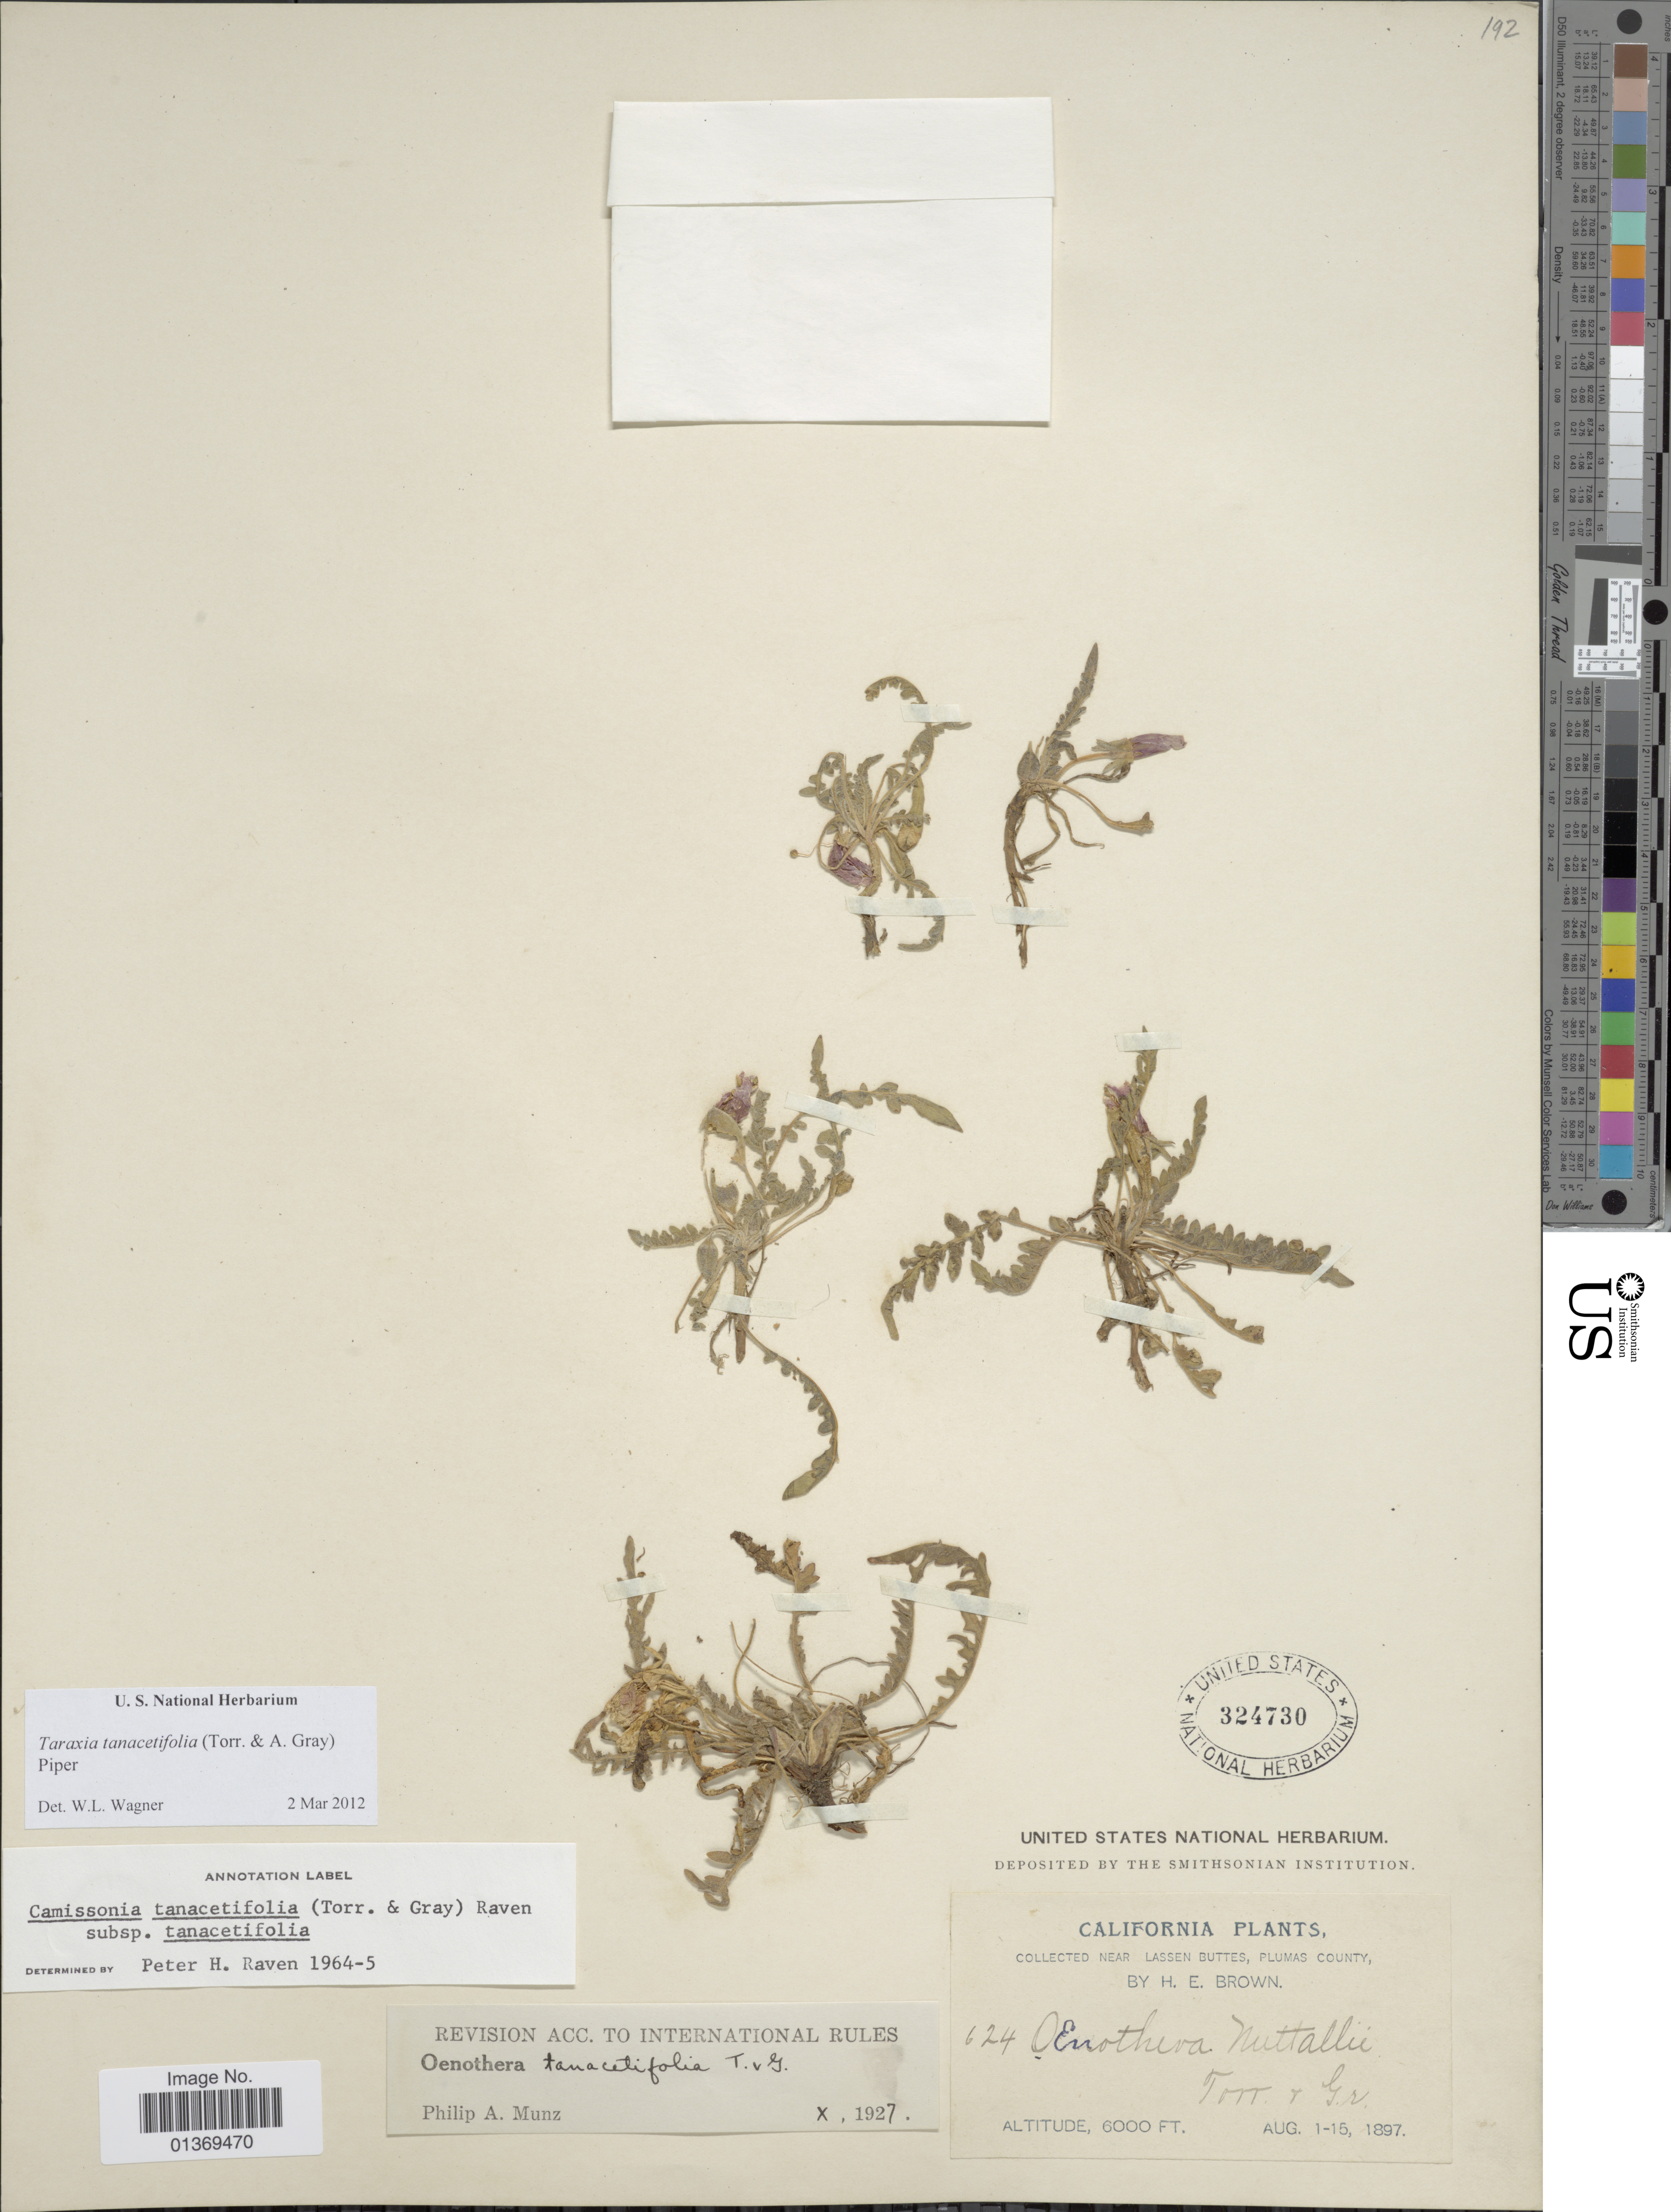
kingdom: Plantae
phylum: Tracheophyta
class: Magnoliopsida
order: Myrtales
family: Onagraceae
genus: Taraxia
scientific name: Taraxia tanacetifolia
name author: (Torr. & A. Gray) Piper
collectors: H. E. Brown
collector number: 624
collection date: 1897-08-01/1897-08-15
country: United States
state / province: California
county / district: Plumas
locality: Near Lassen Buttes, Plumas County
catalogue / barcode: US 324730